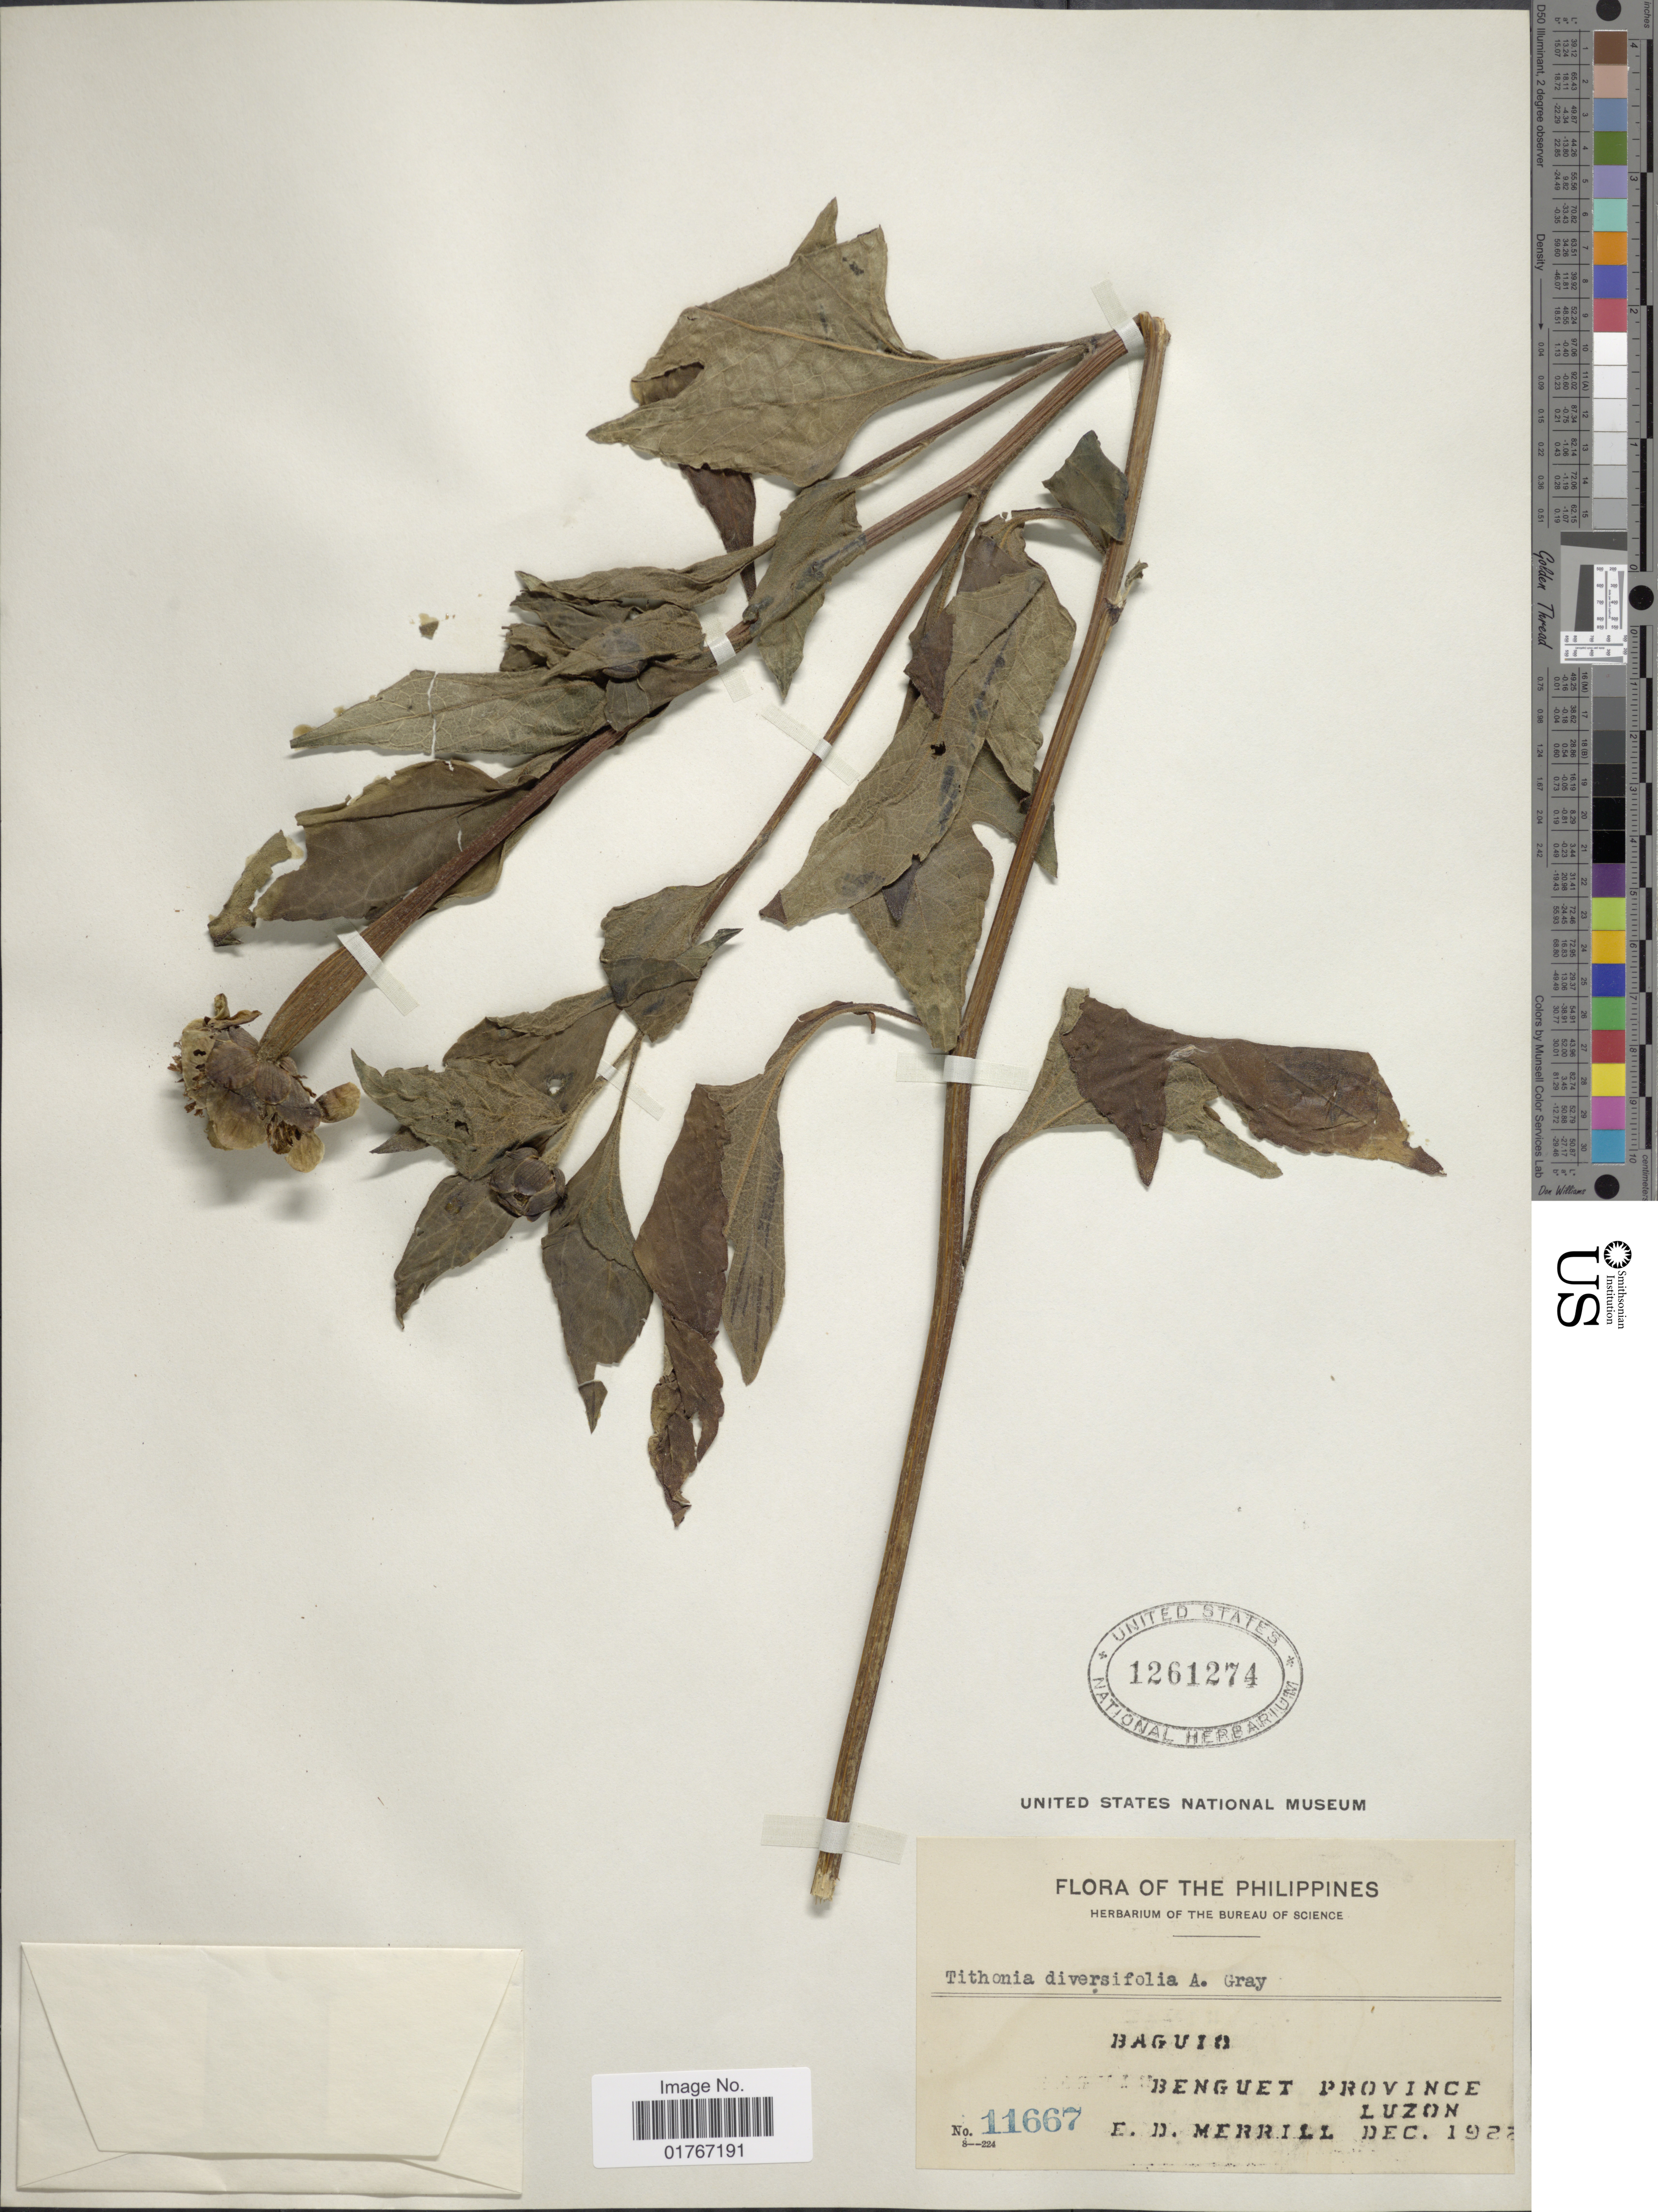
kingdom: Plantae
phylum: Tracheophyta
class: Magnoliopsida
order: Asterales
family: Asteraceae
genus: Tithonia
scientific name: Tithonia diversifolia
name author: (Hemsl.) A. Gray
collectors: E. D. Merrill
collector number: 11667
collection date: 1922-12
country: Philippines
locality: Baguio, benguet Province province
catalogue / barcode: US 1261274